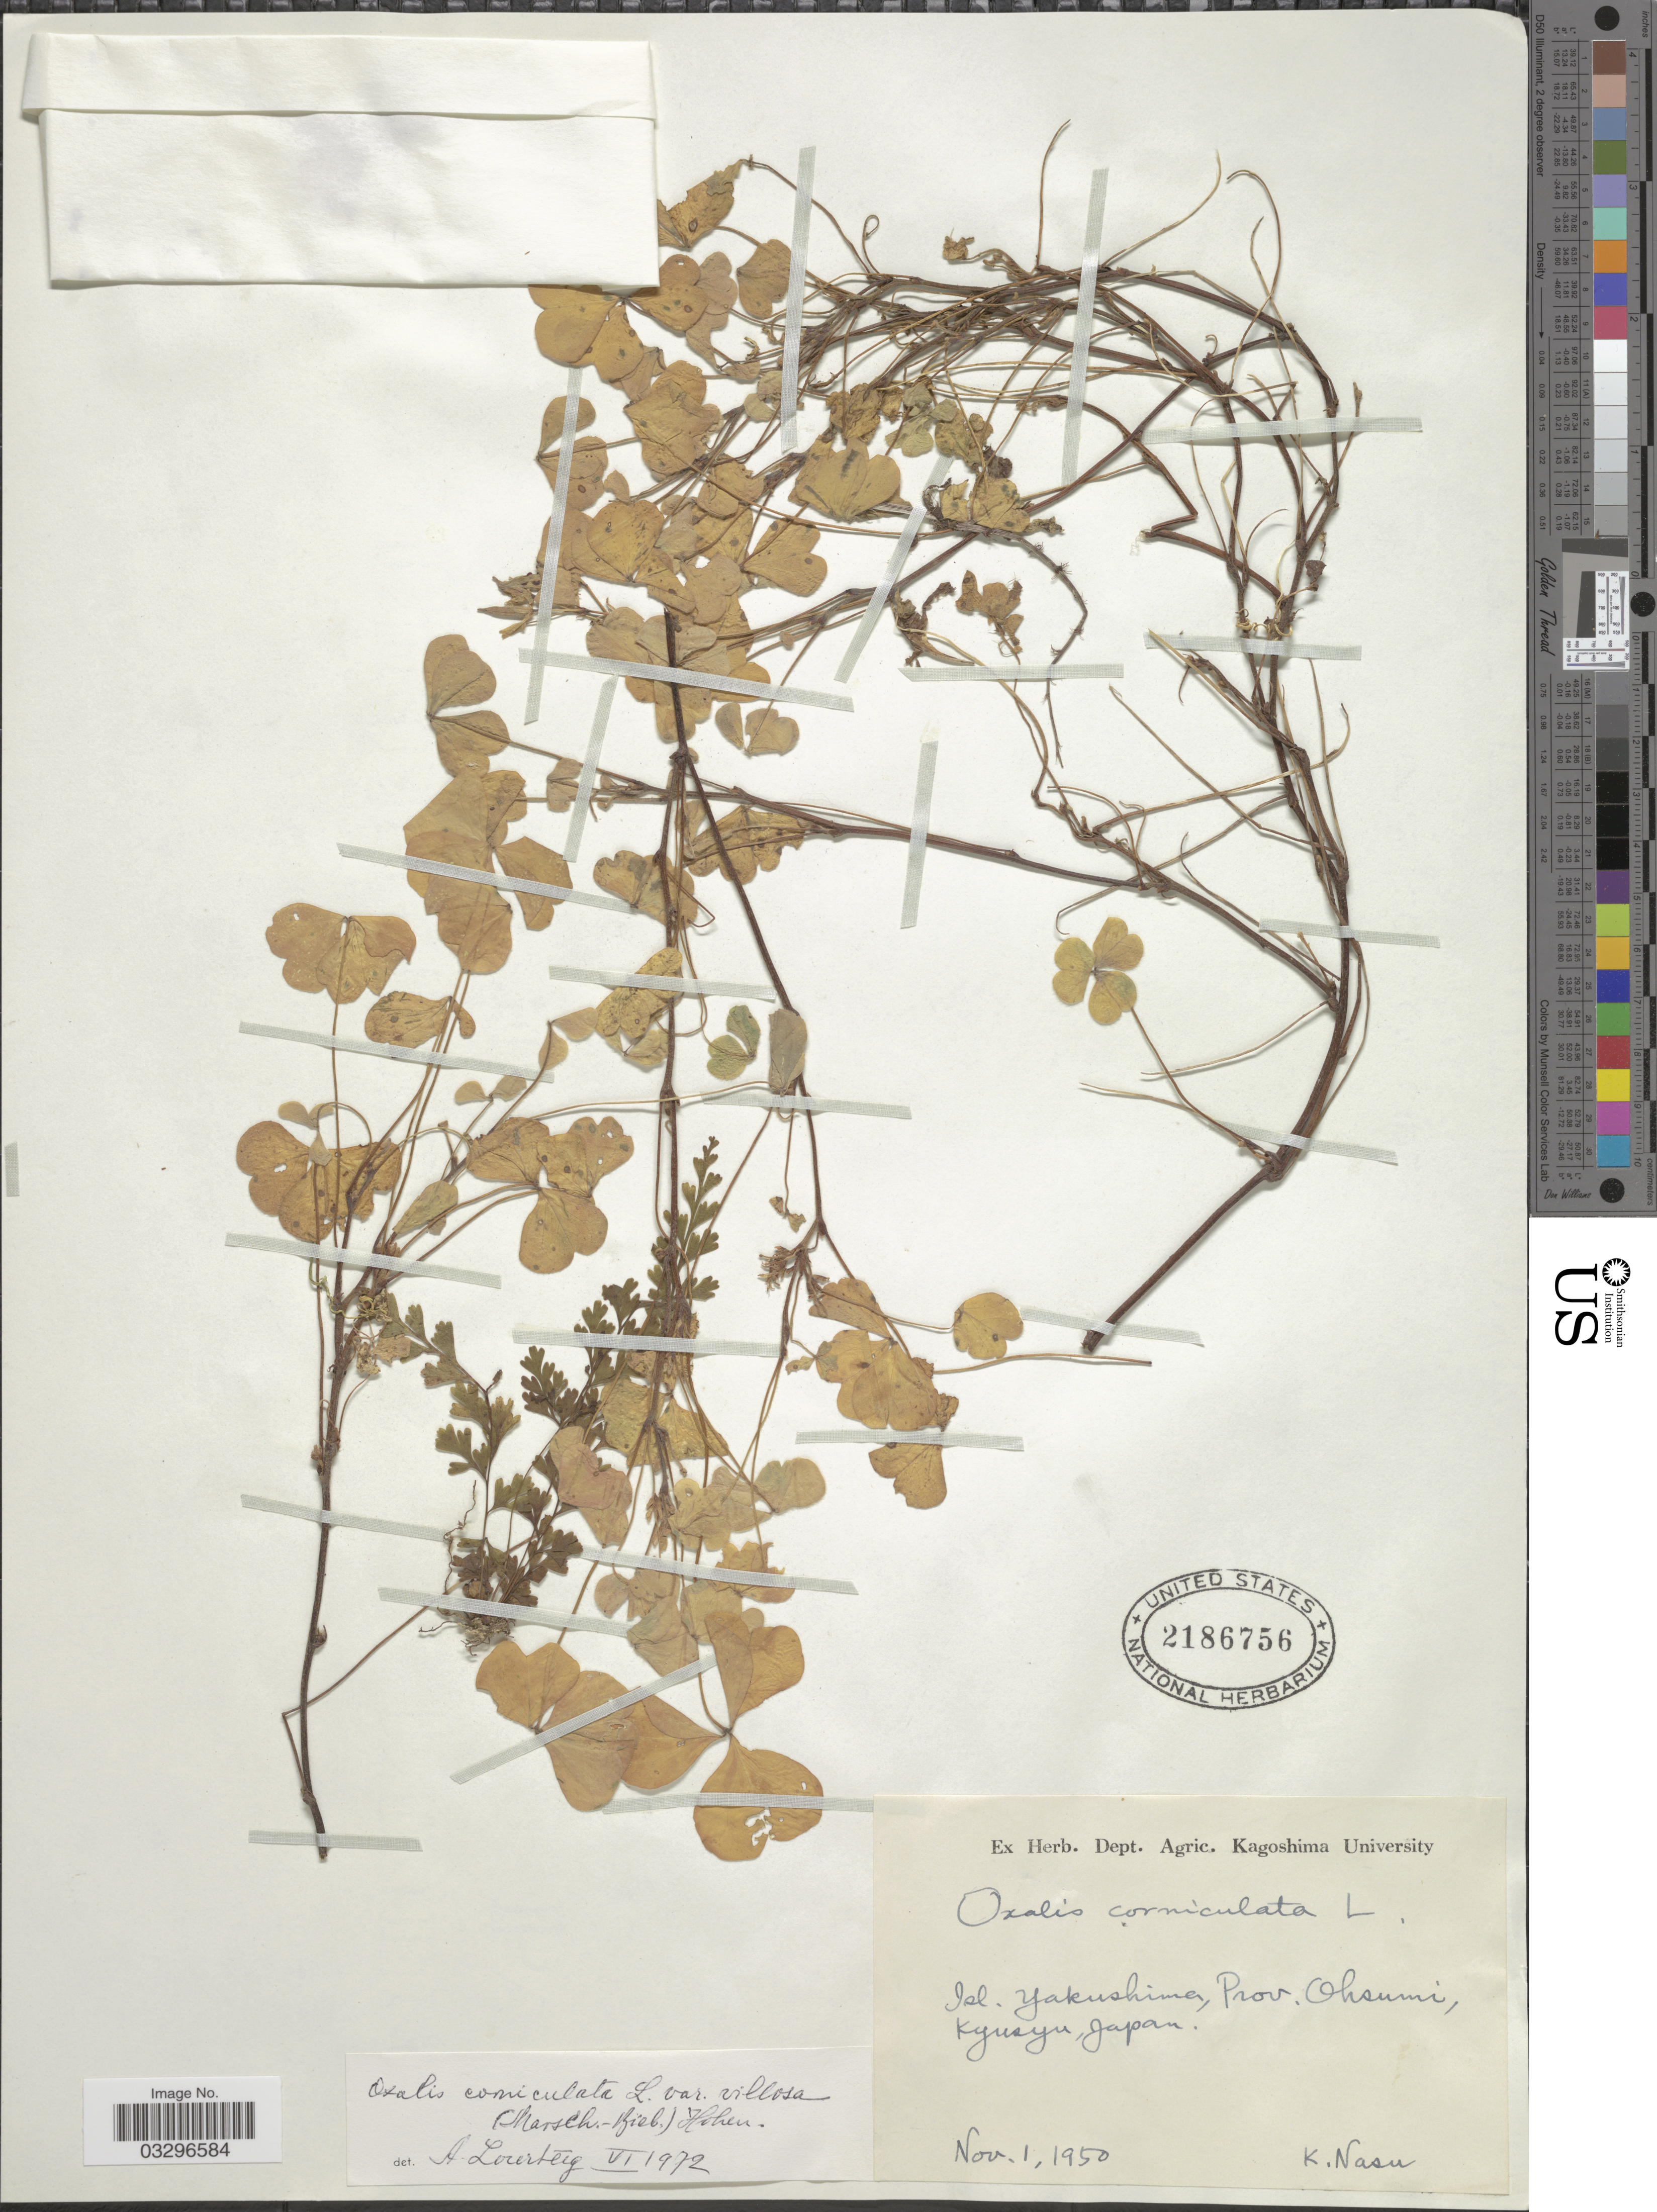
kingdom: Plantae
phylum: Tracheophyta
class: Magnoliopsida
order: Oxalidales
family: Oxalidaceae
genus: Oxalis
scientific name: Oxalis corniculata var. villosa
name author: (M. Bieb.) Hohen.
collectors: K. Nasu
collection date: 1950-11-01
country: Japan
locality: Isl. Yakushima, Prov. Ohsumi, Kyusyu.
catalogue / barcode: US 2186756